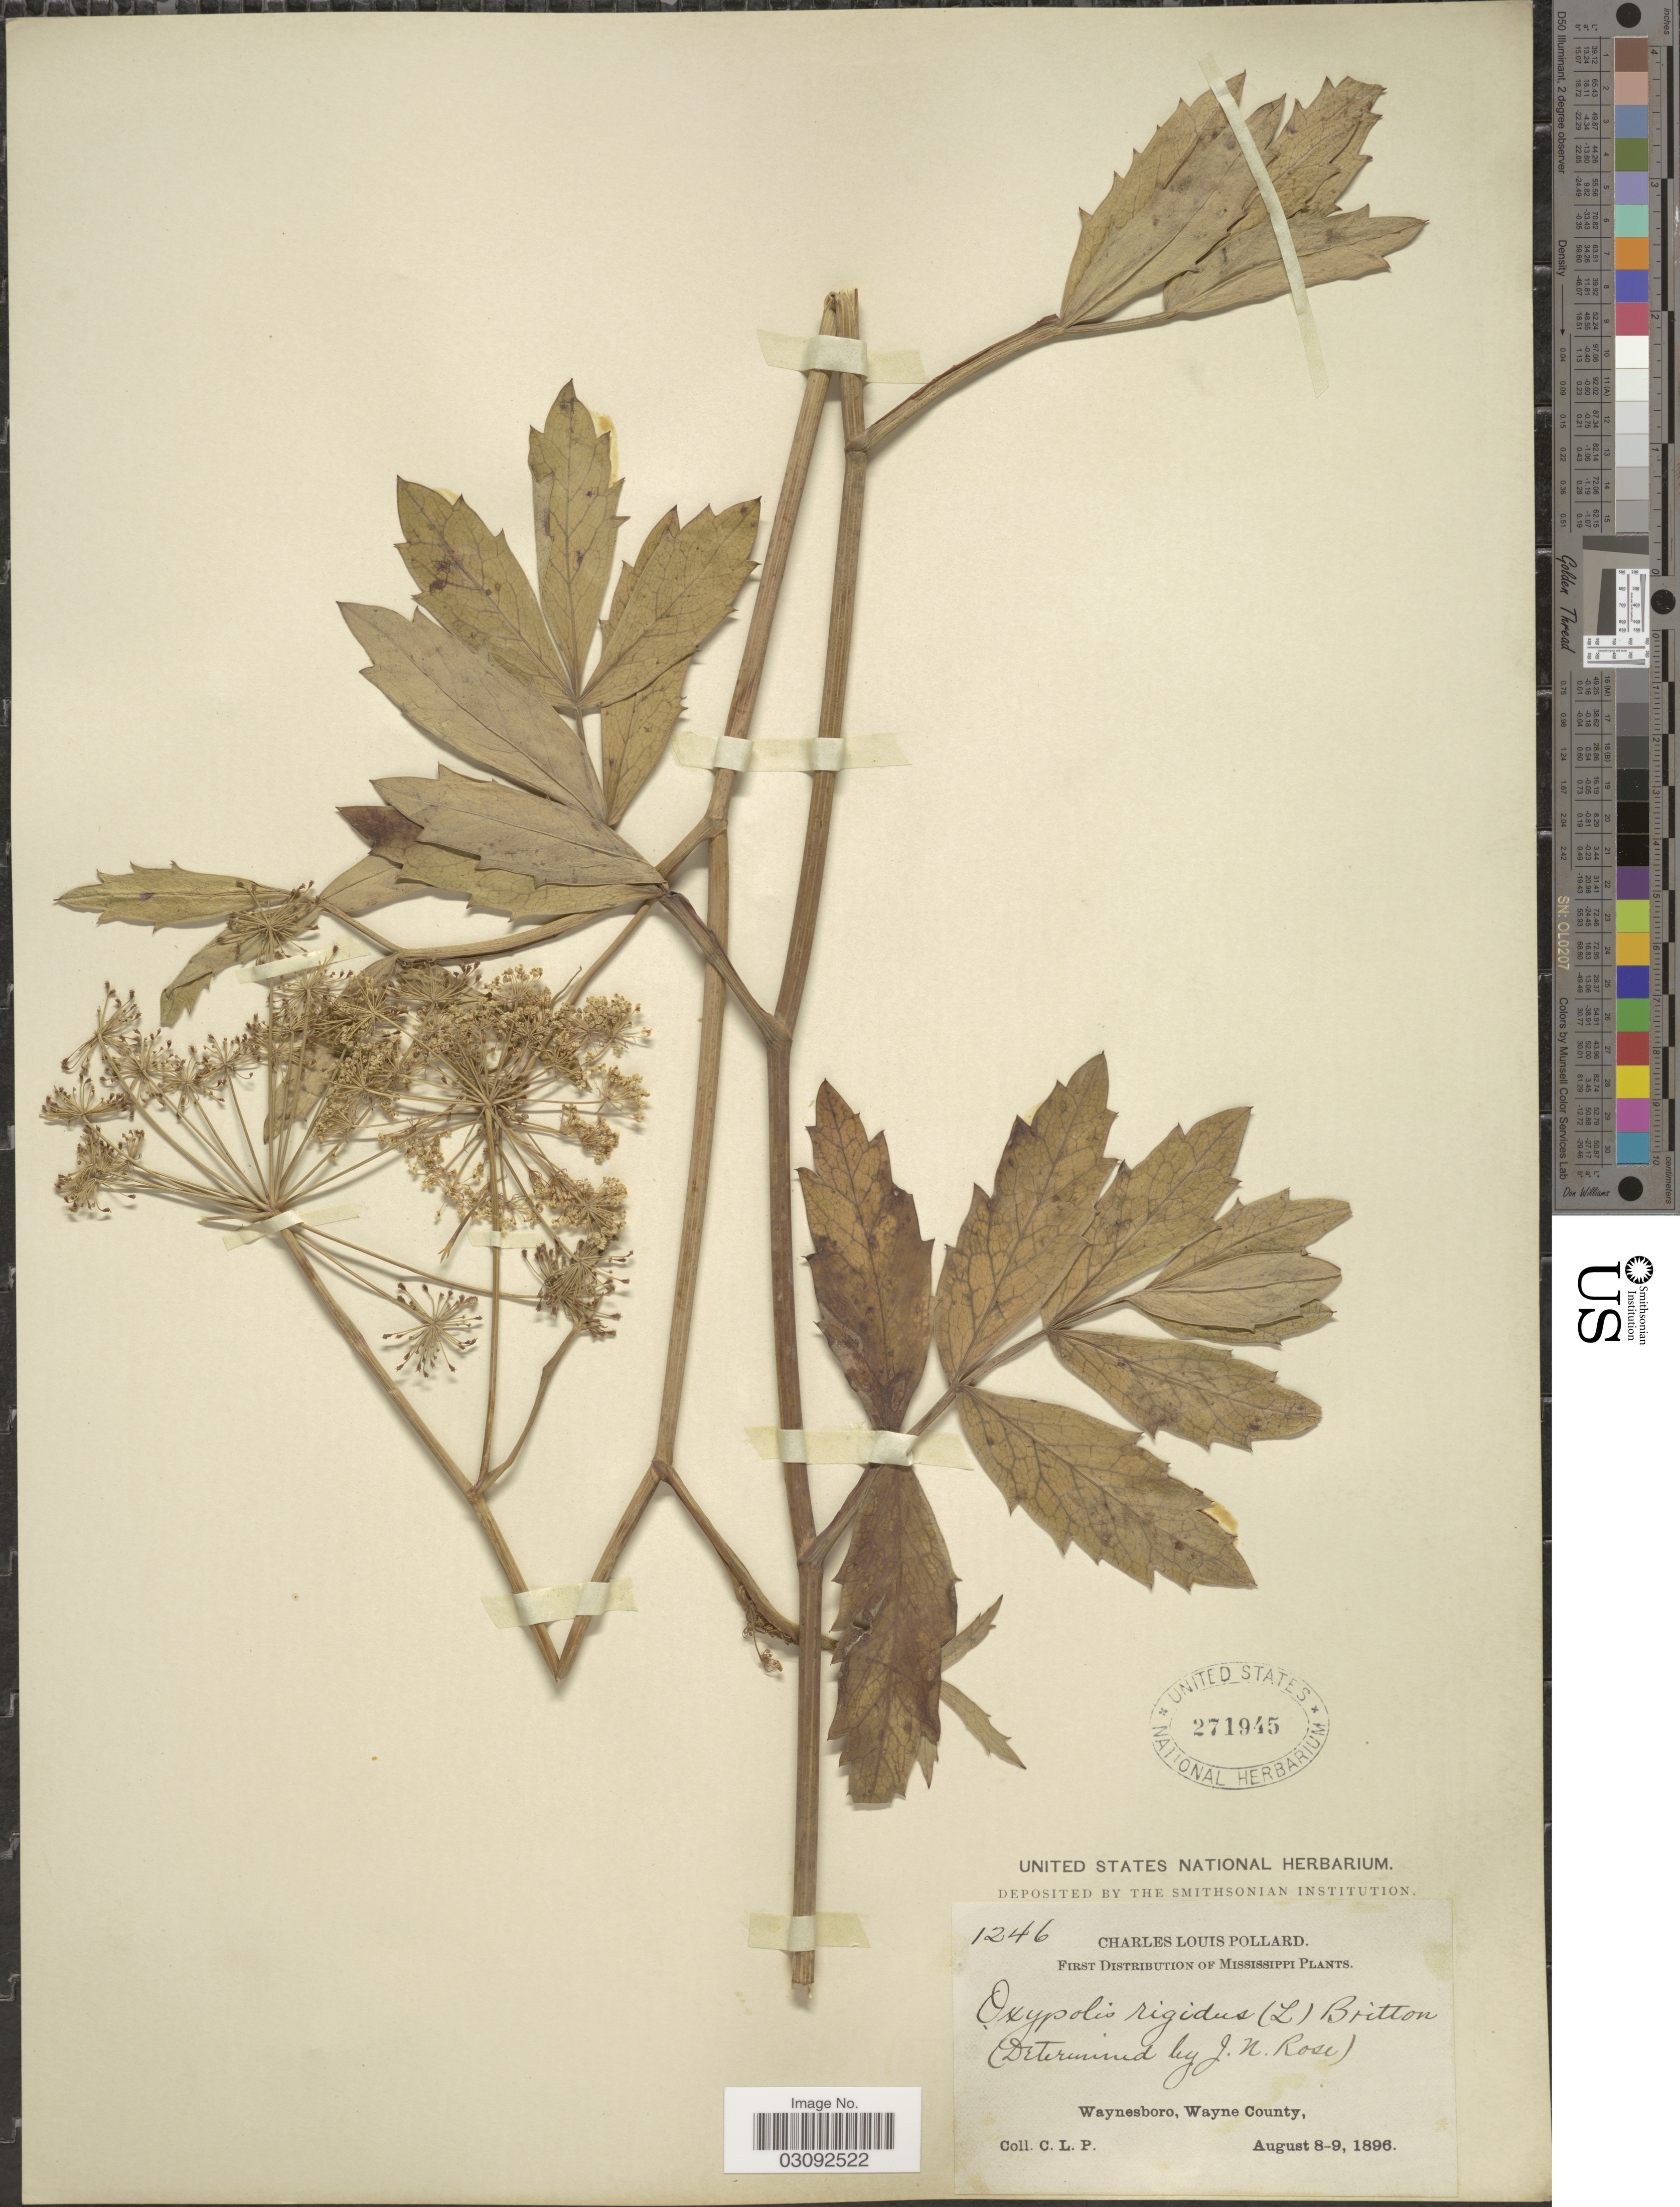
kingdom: Plantae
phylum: Tracheophyta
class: Magnoliopsida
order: Apiales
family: Apiaceae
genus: Oxypolis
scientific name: Oxypolis rigidior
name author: (L.) Raf.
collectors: C. L. Pollard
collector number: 1246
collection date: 1896-08-08/1896-08-09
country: United States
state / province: Mississippi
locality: Waynesboro, Wayne County.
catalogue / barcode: US 271945